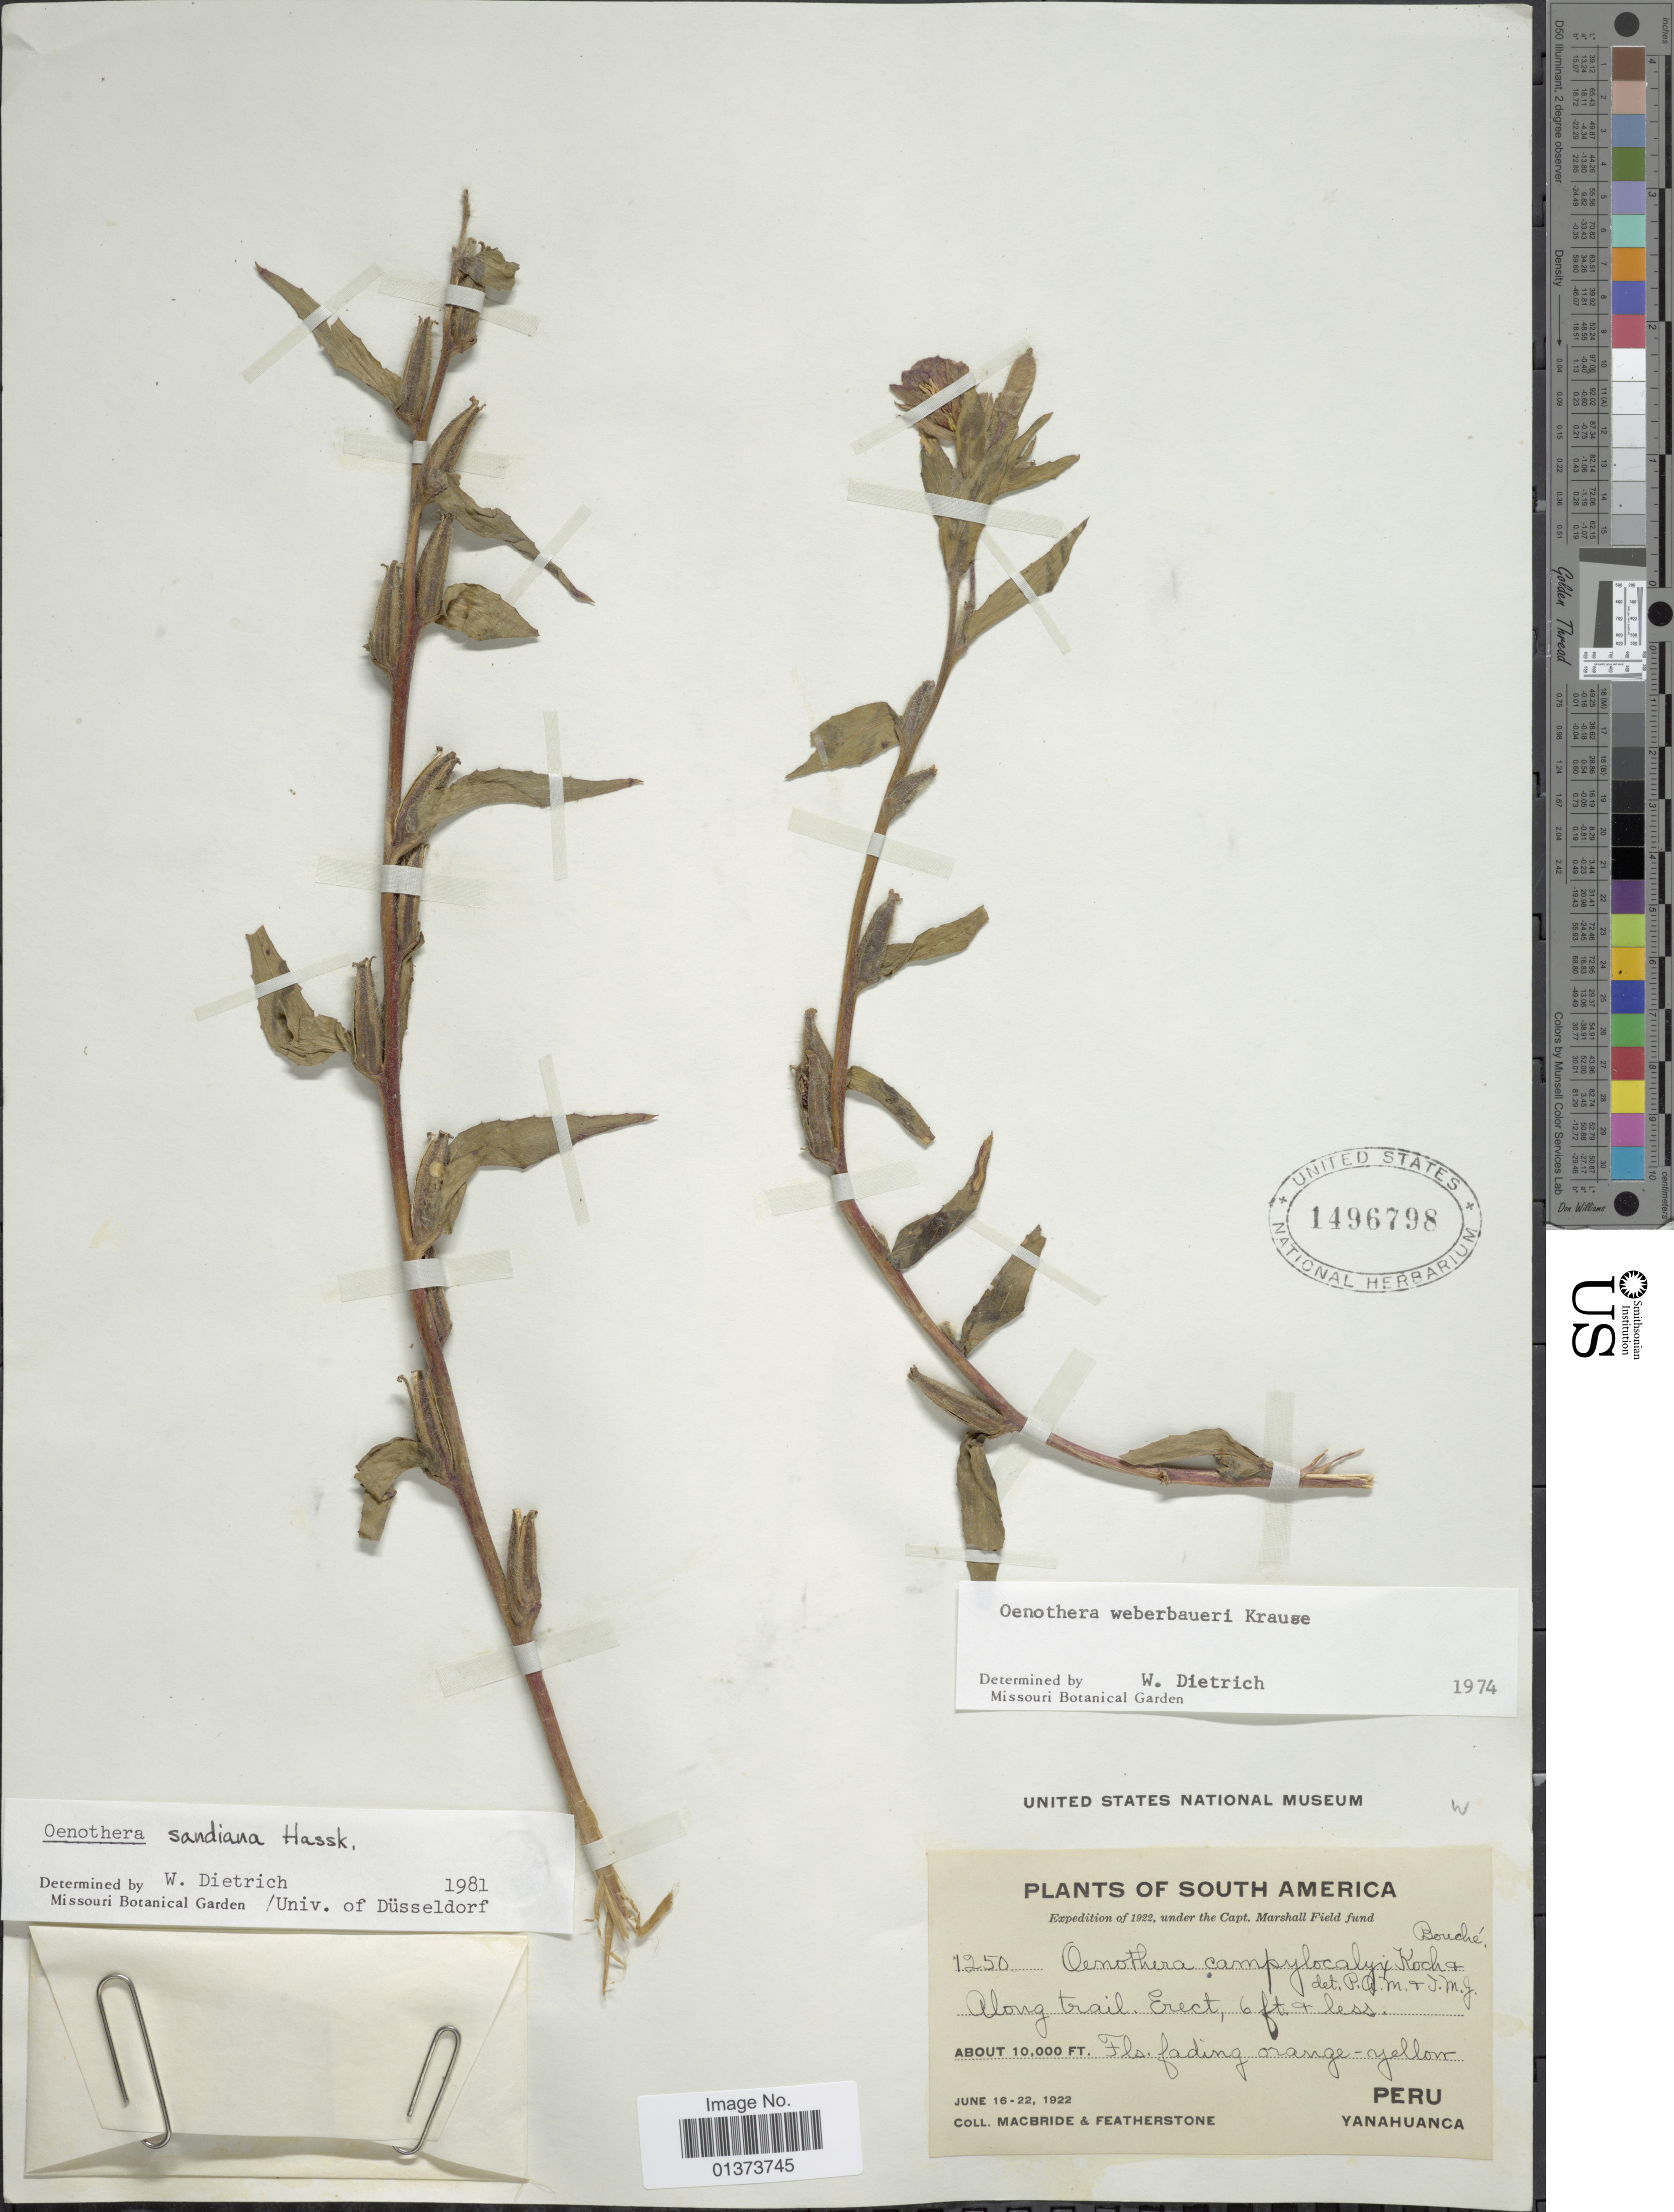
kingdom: Plantae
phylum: Tracheophyta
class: Magnoliopsida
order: Myrtales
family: Onagraceae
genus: Oenothera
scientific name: Oenothera sandiana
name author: Hassk.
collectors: Macbride, -- & -. Featherstone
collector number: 1250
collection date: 1922-06-16/1922-06-22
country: Peru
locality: Along trail, Yanahuanca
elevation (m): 3048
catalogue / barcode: US 1496798